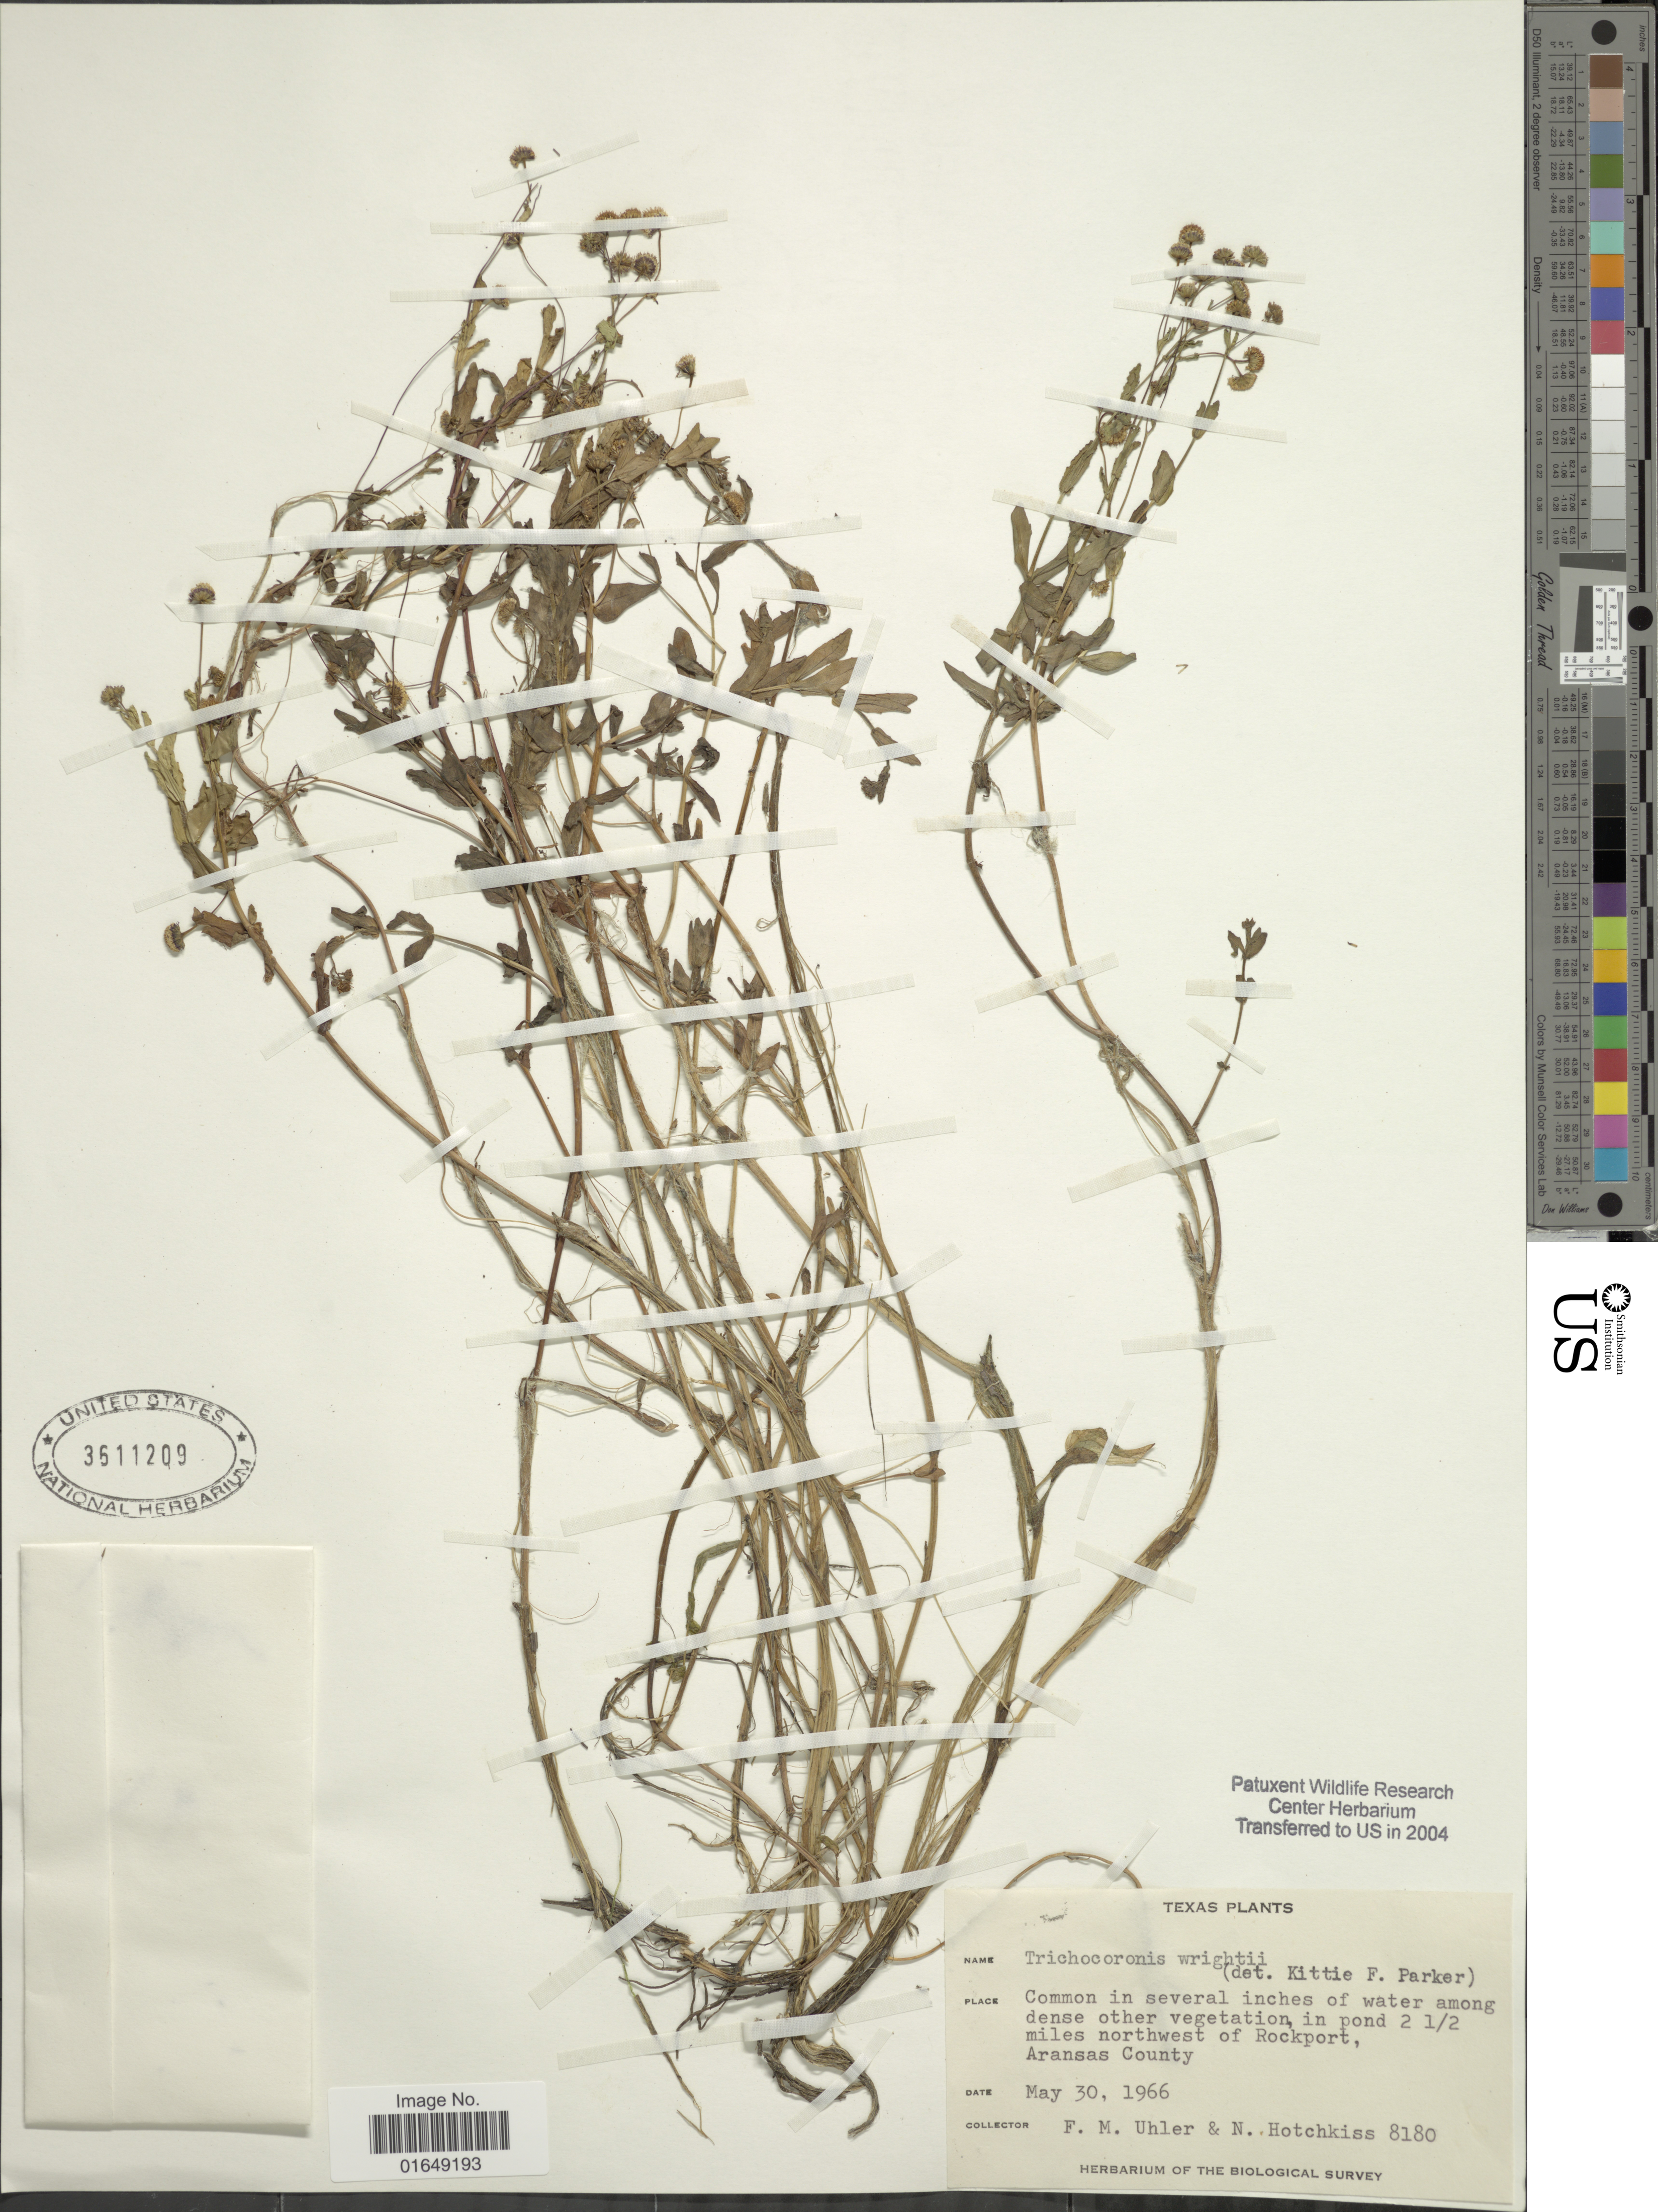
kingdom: Plantae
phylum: Tracheophyta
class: Magnoliopsida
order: Asterales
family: Asteraceae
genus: Trichocoronis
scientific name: Trichocoronis wrightii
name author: (Torr.) A. Gray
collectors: F. M. Uhler & N. Hotchkiss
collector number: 8180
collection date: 1966-05-30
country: United States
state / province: Texas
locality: Common in several inches of water among dense other vegetation in pond 2 1/2 miles northwest of Rockport, Aransas County.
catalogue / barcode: US 3611209